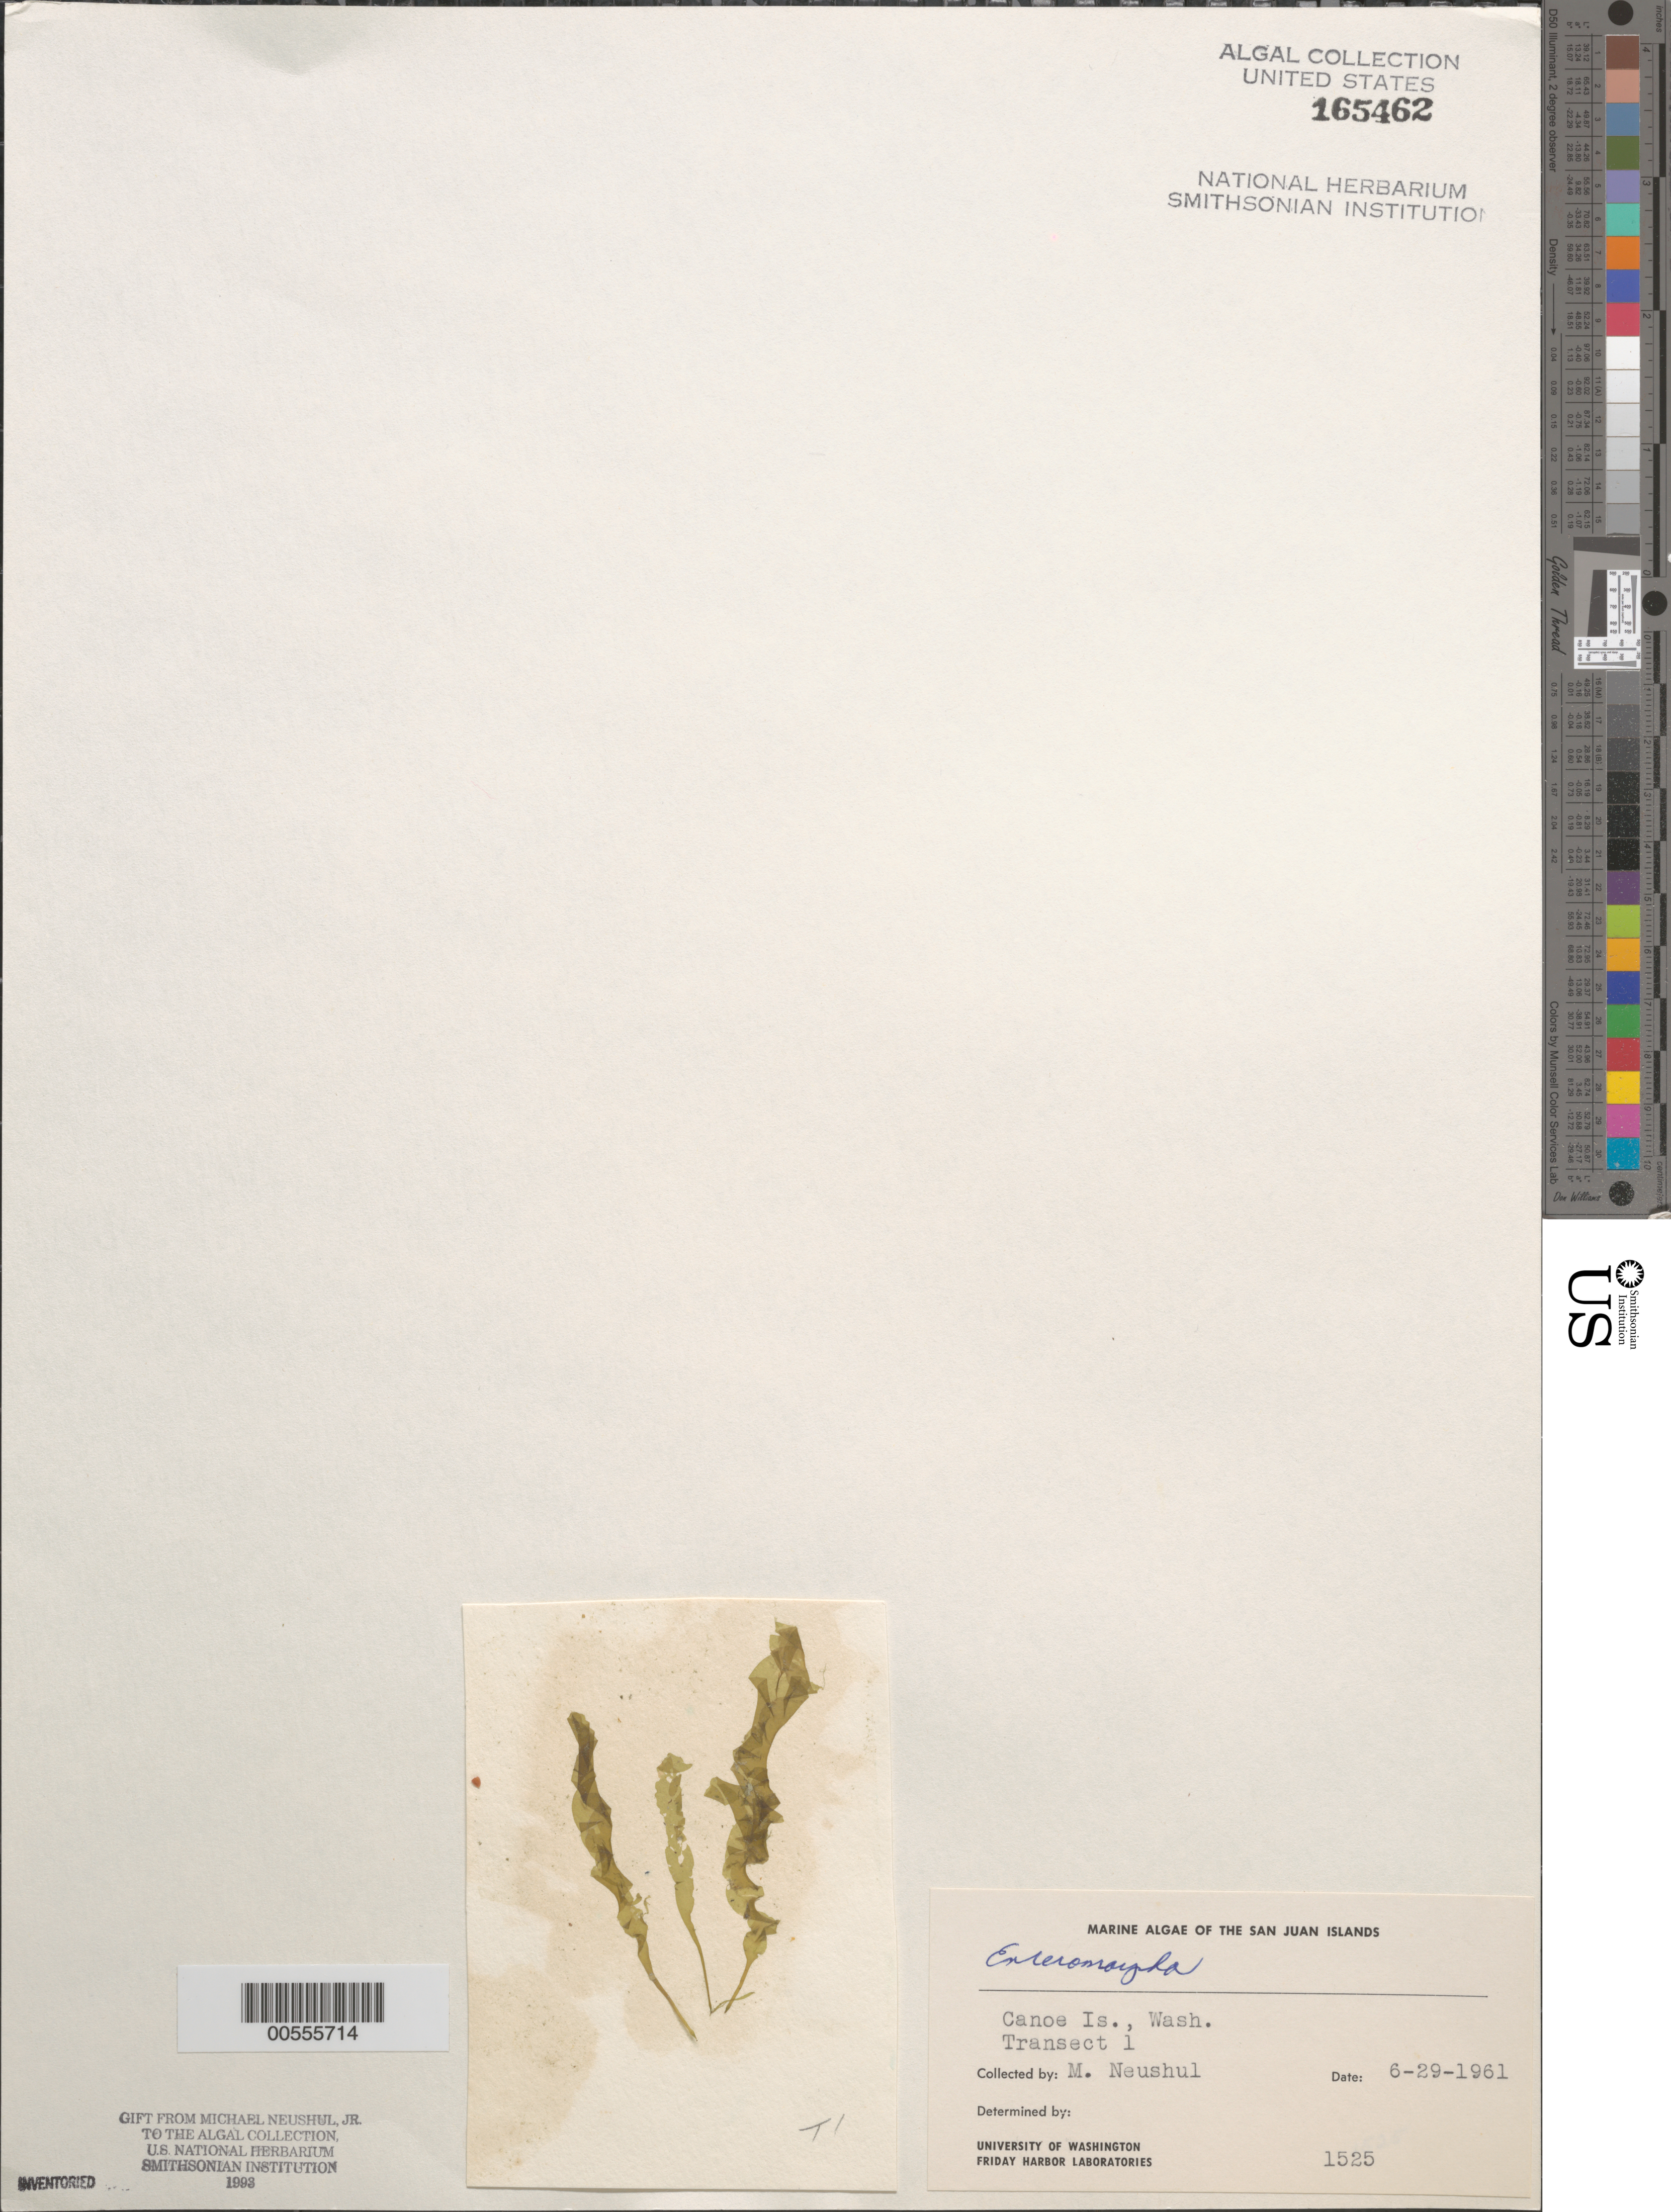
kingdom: Plantae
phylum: Chlorophyta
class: Ulvophyceae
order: Ulvales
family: Ulvaceae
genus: Ulva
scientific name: Ulva sp.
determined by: Algae name updating Project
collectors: M. Neushul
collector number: Neushul 1525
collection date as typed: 29 Jun 1961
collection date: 1961-06-29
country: United States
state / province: Washington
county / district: San Juan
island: Canoe Island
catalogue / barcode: US 165462